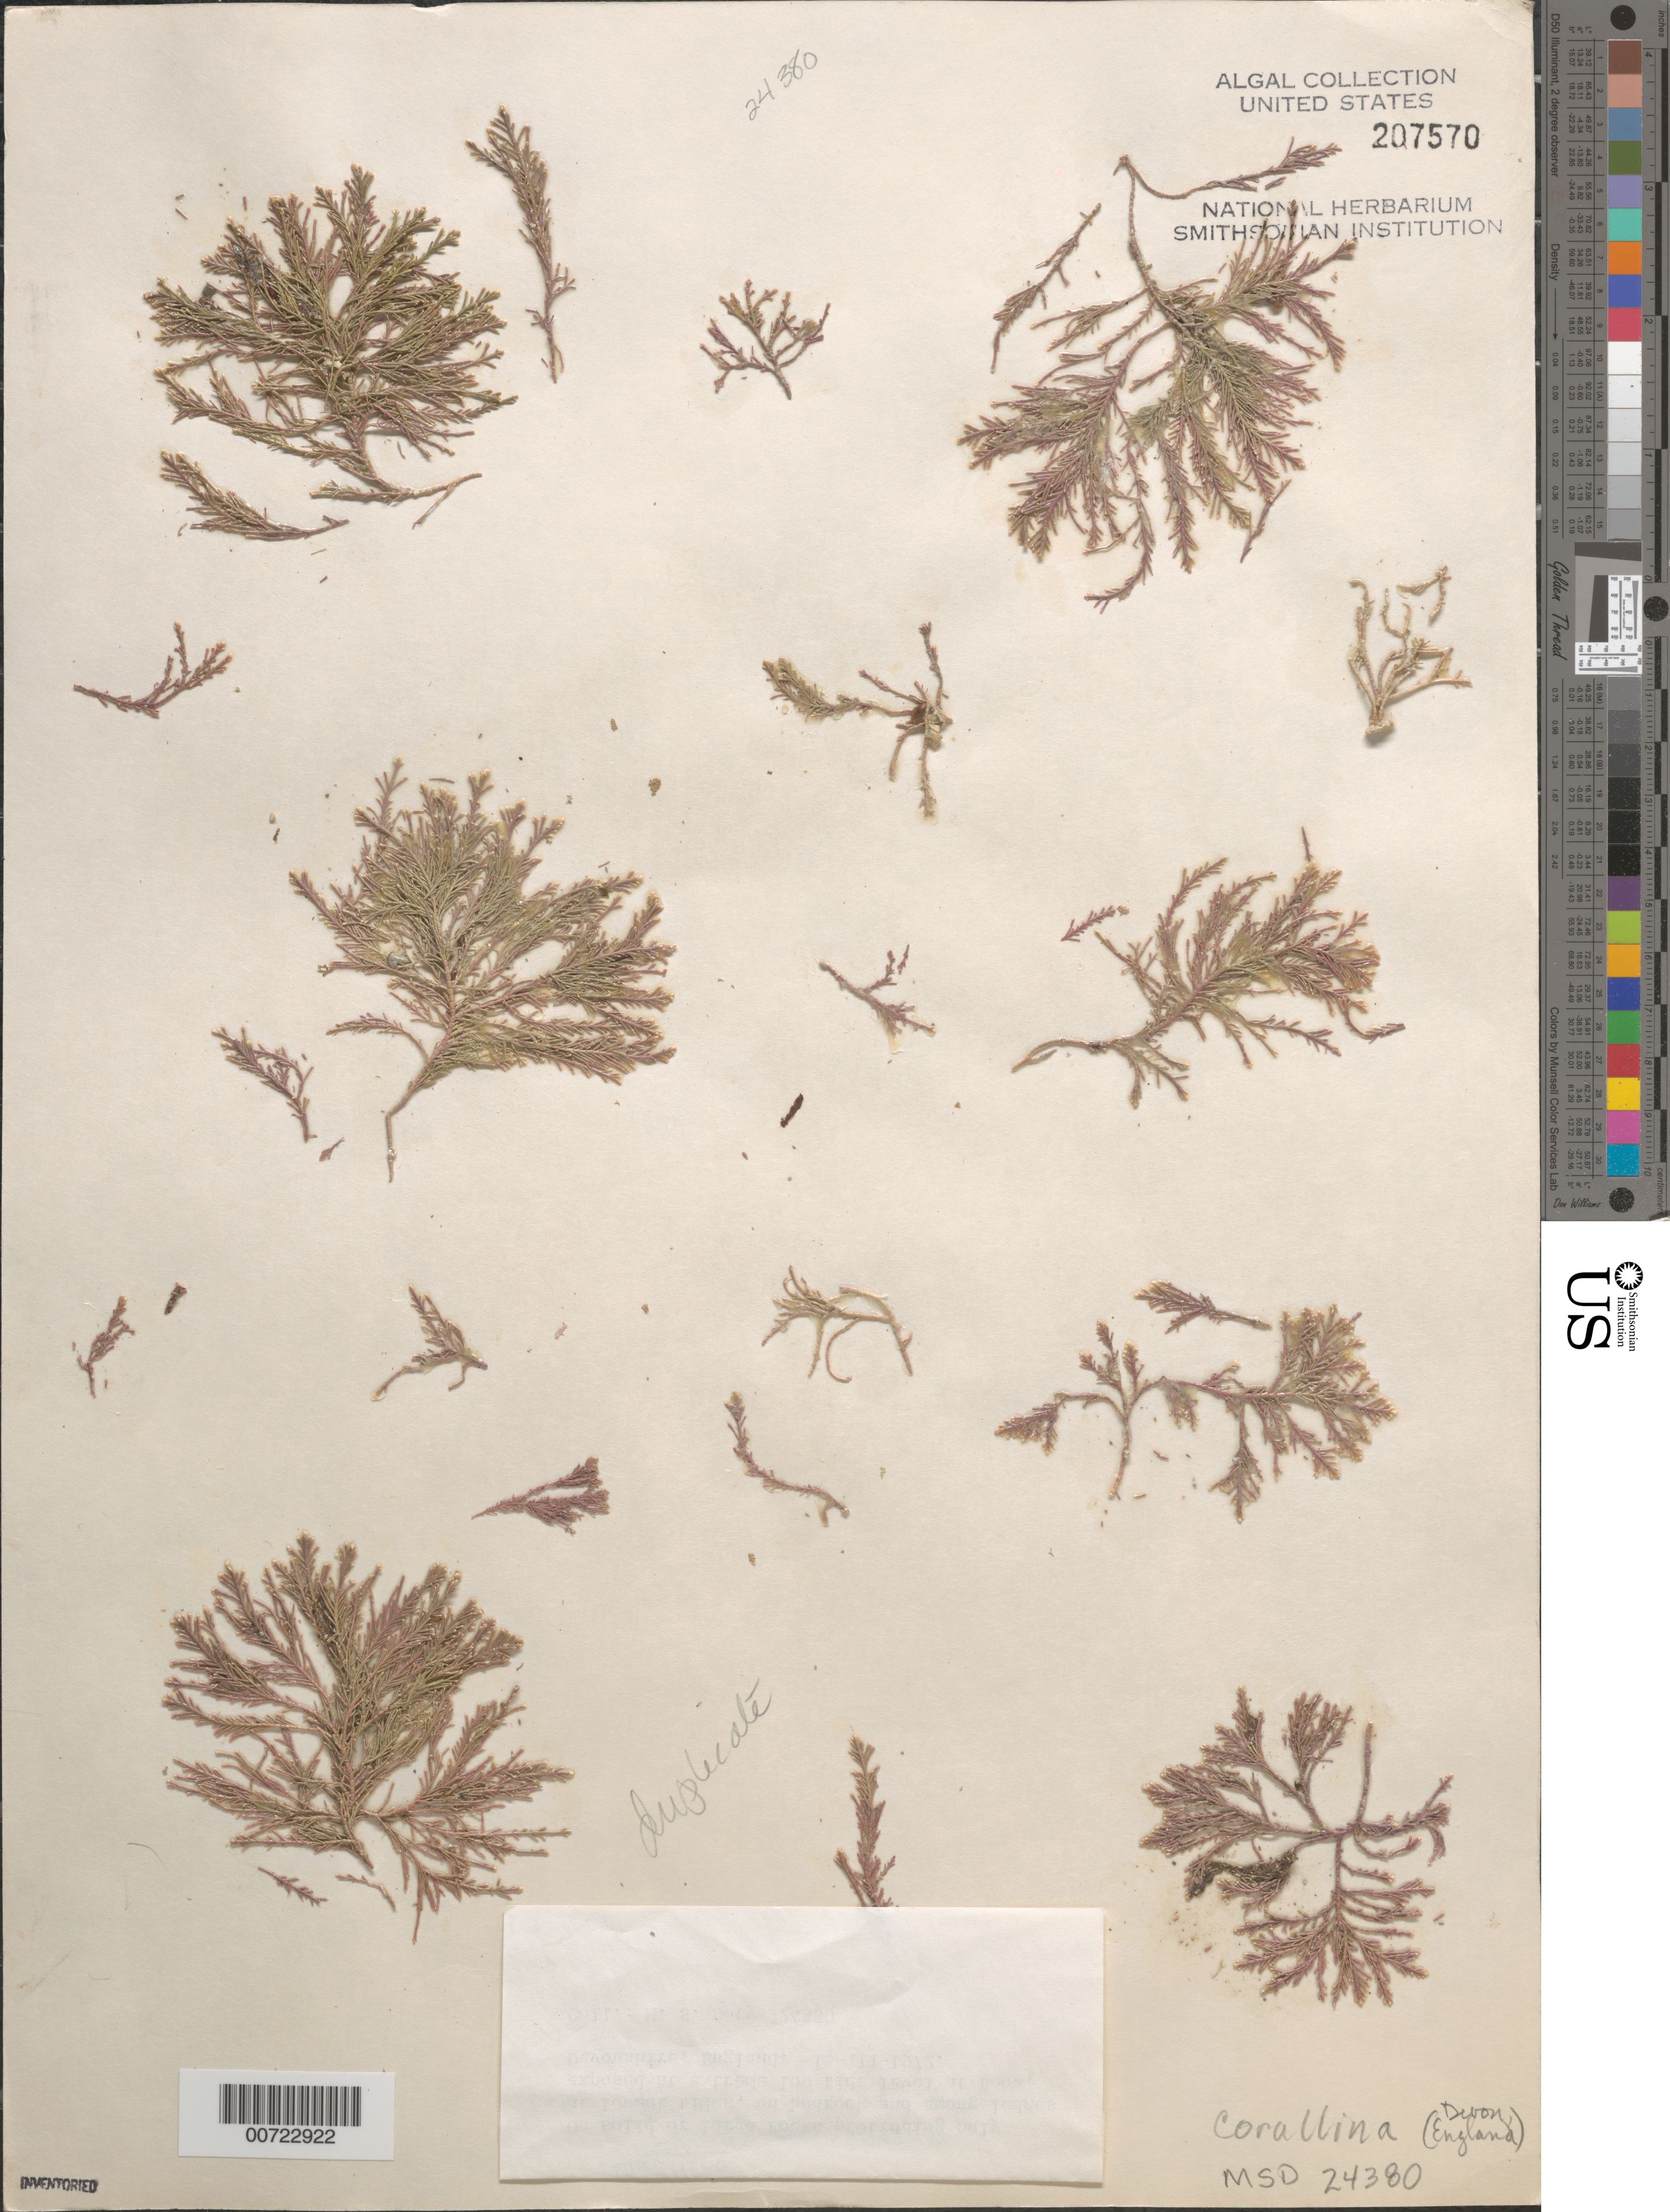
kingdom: Plantae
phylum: Rhodophyta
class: Florideophyceae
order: Corallinales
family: Corallinaceae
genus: Corallina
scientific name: Corallina sp.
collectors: M. S. Doty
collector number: MSD 24380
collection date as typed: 16 Mar 1972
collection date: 1972-03-16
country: United Kingdom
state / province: England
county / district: Cornwall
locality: Looe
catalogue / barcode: US 207570